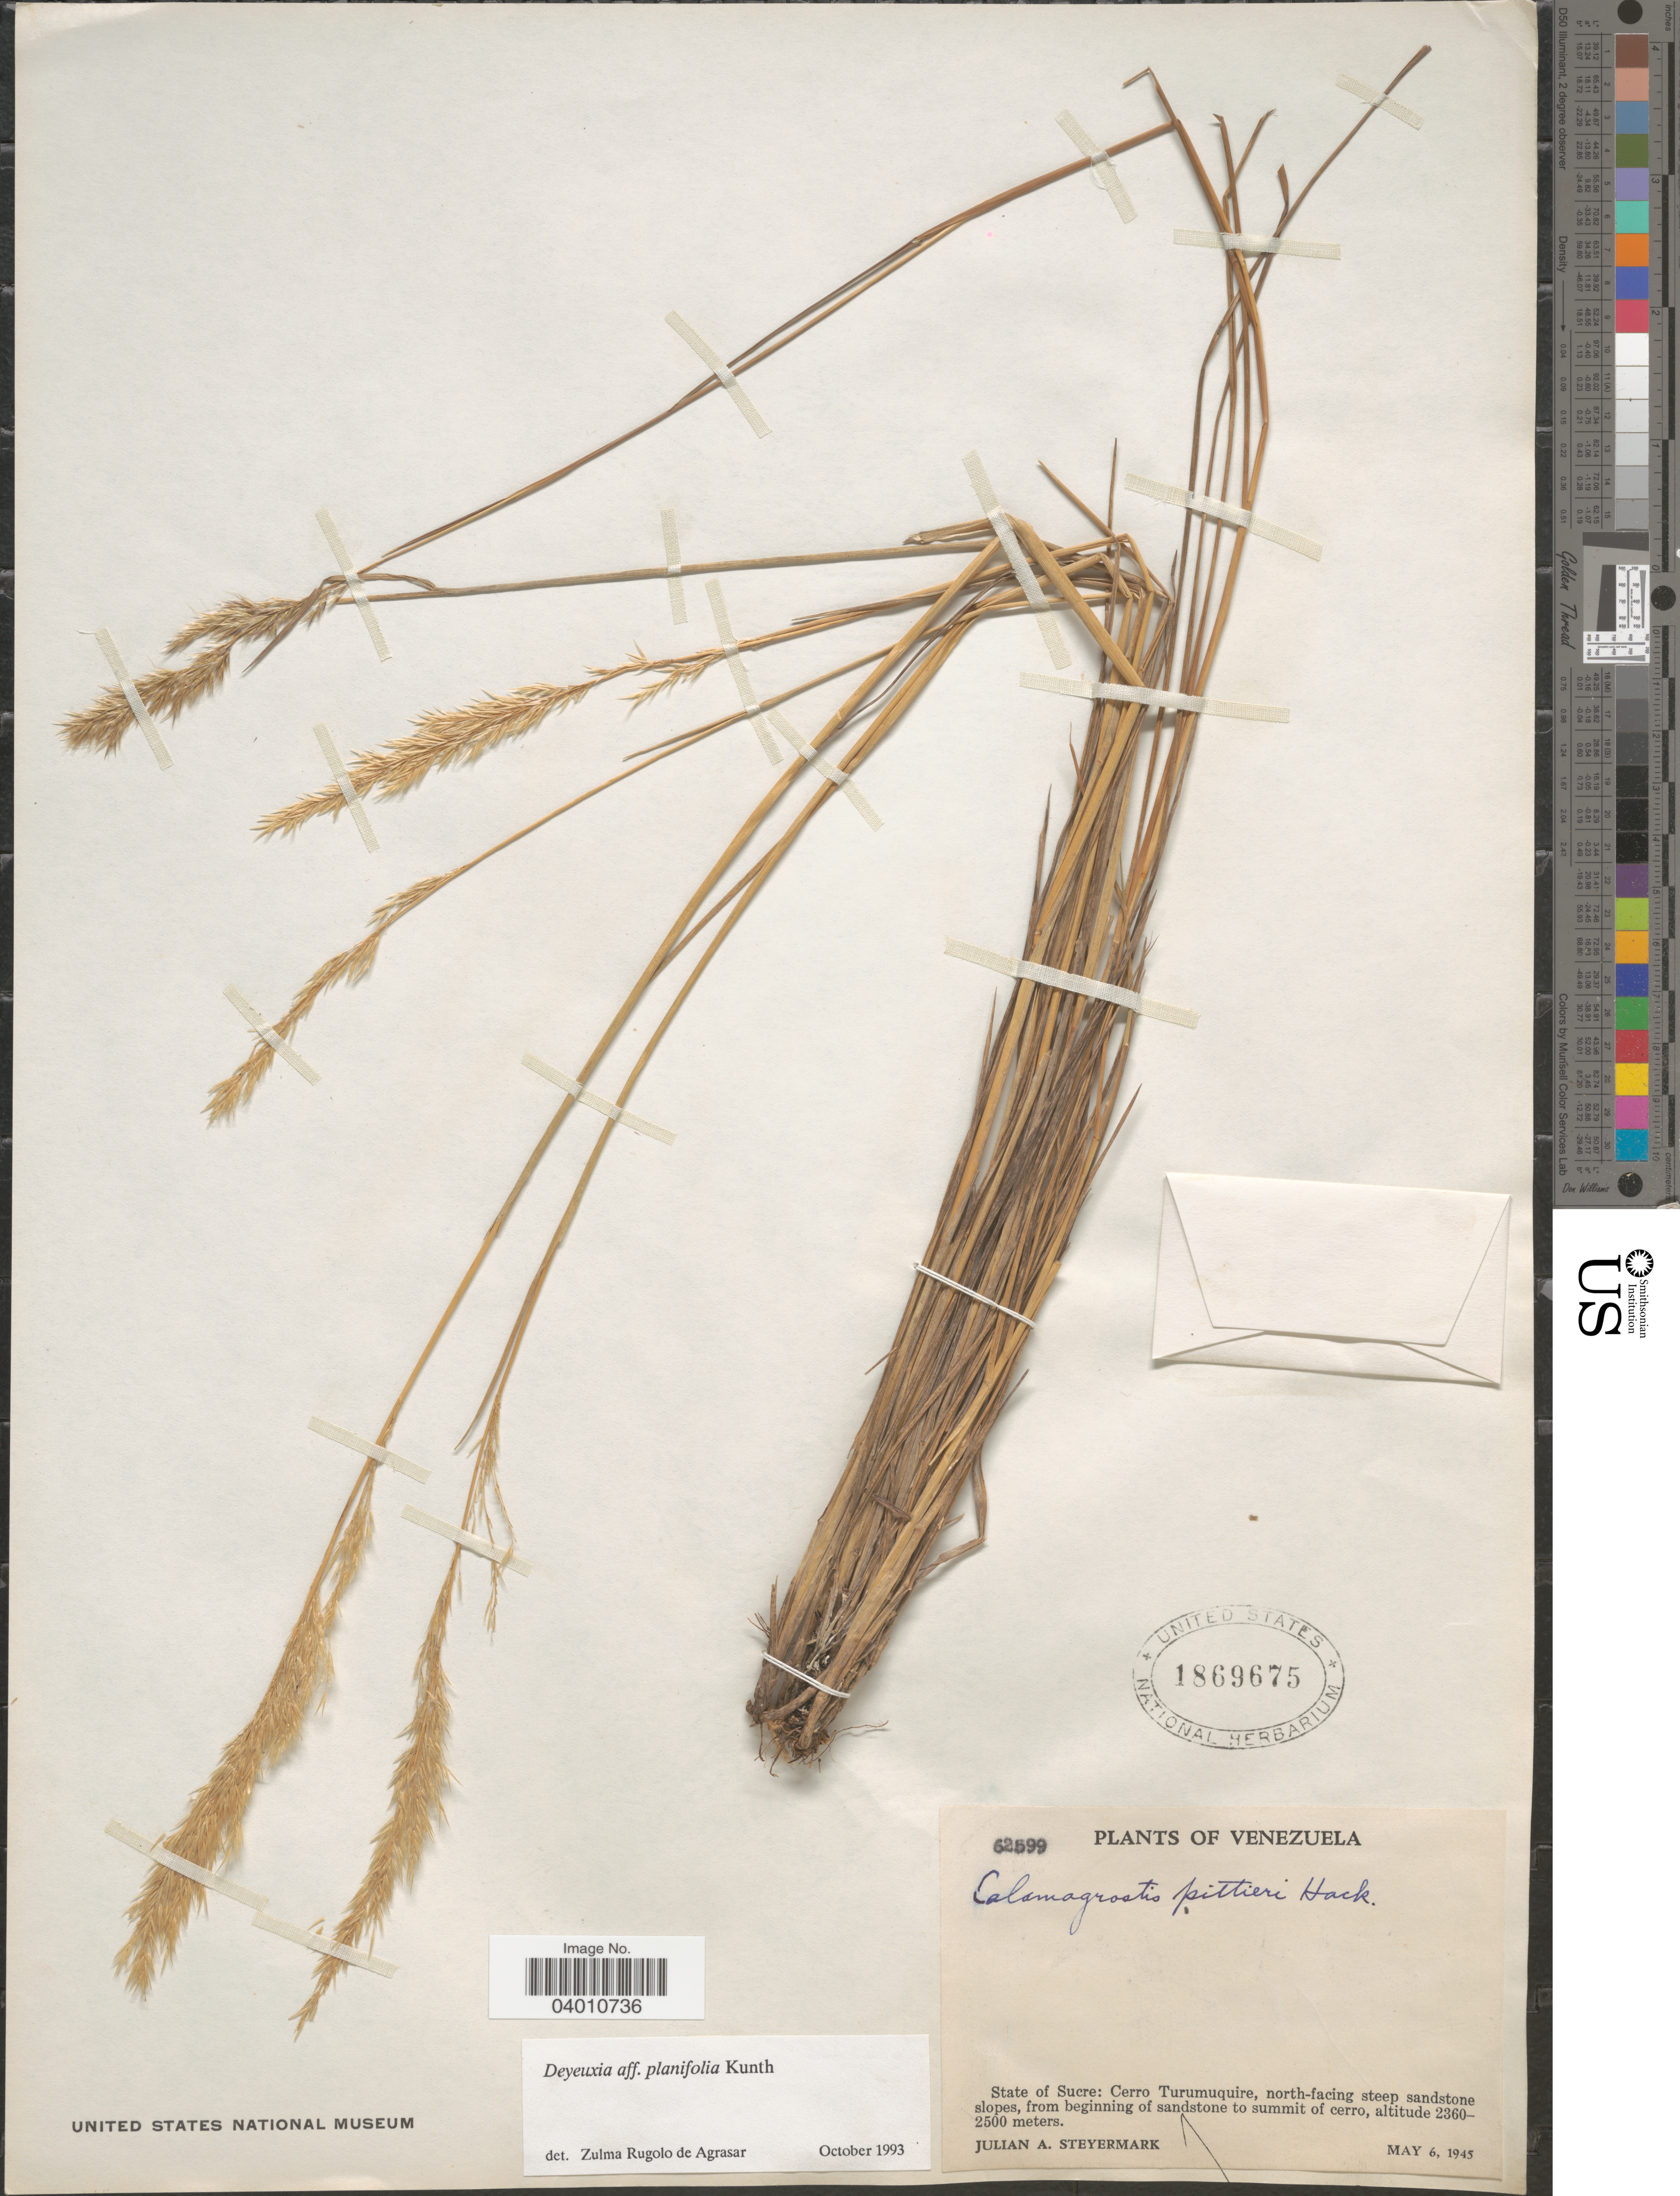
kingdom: Plantae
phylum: Tracheophyta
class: Liliopsida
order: Poales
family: Poaceae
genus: Peyritschia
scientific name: Peyritschia planifolia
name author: (Kunth) P.M. Peterson et al.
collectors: J. Steyermark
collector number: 62599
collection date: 1945-05-06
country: Colombia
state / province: Sucre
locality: Cerro Turumuquire, north-facing steep sandstone slopes, from beginning of sandstone to summit of cerro.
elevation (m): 2360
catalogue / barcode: US 1869675